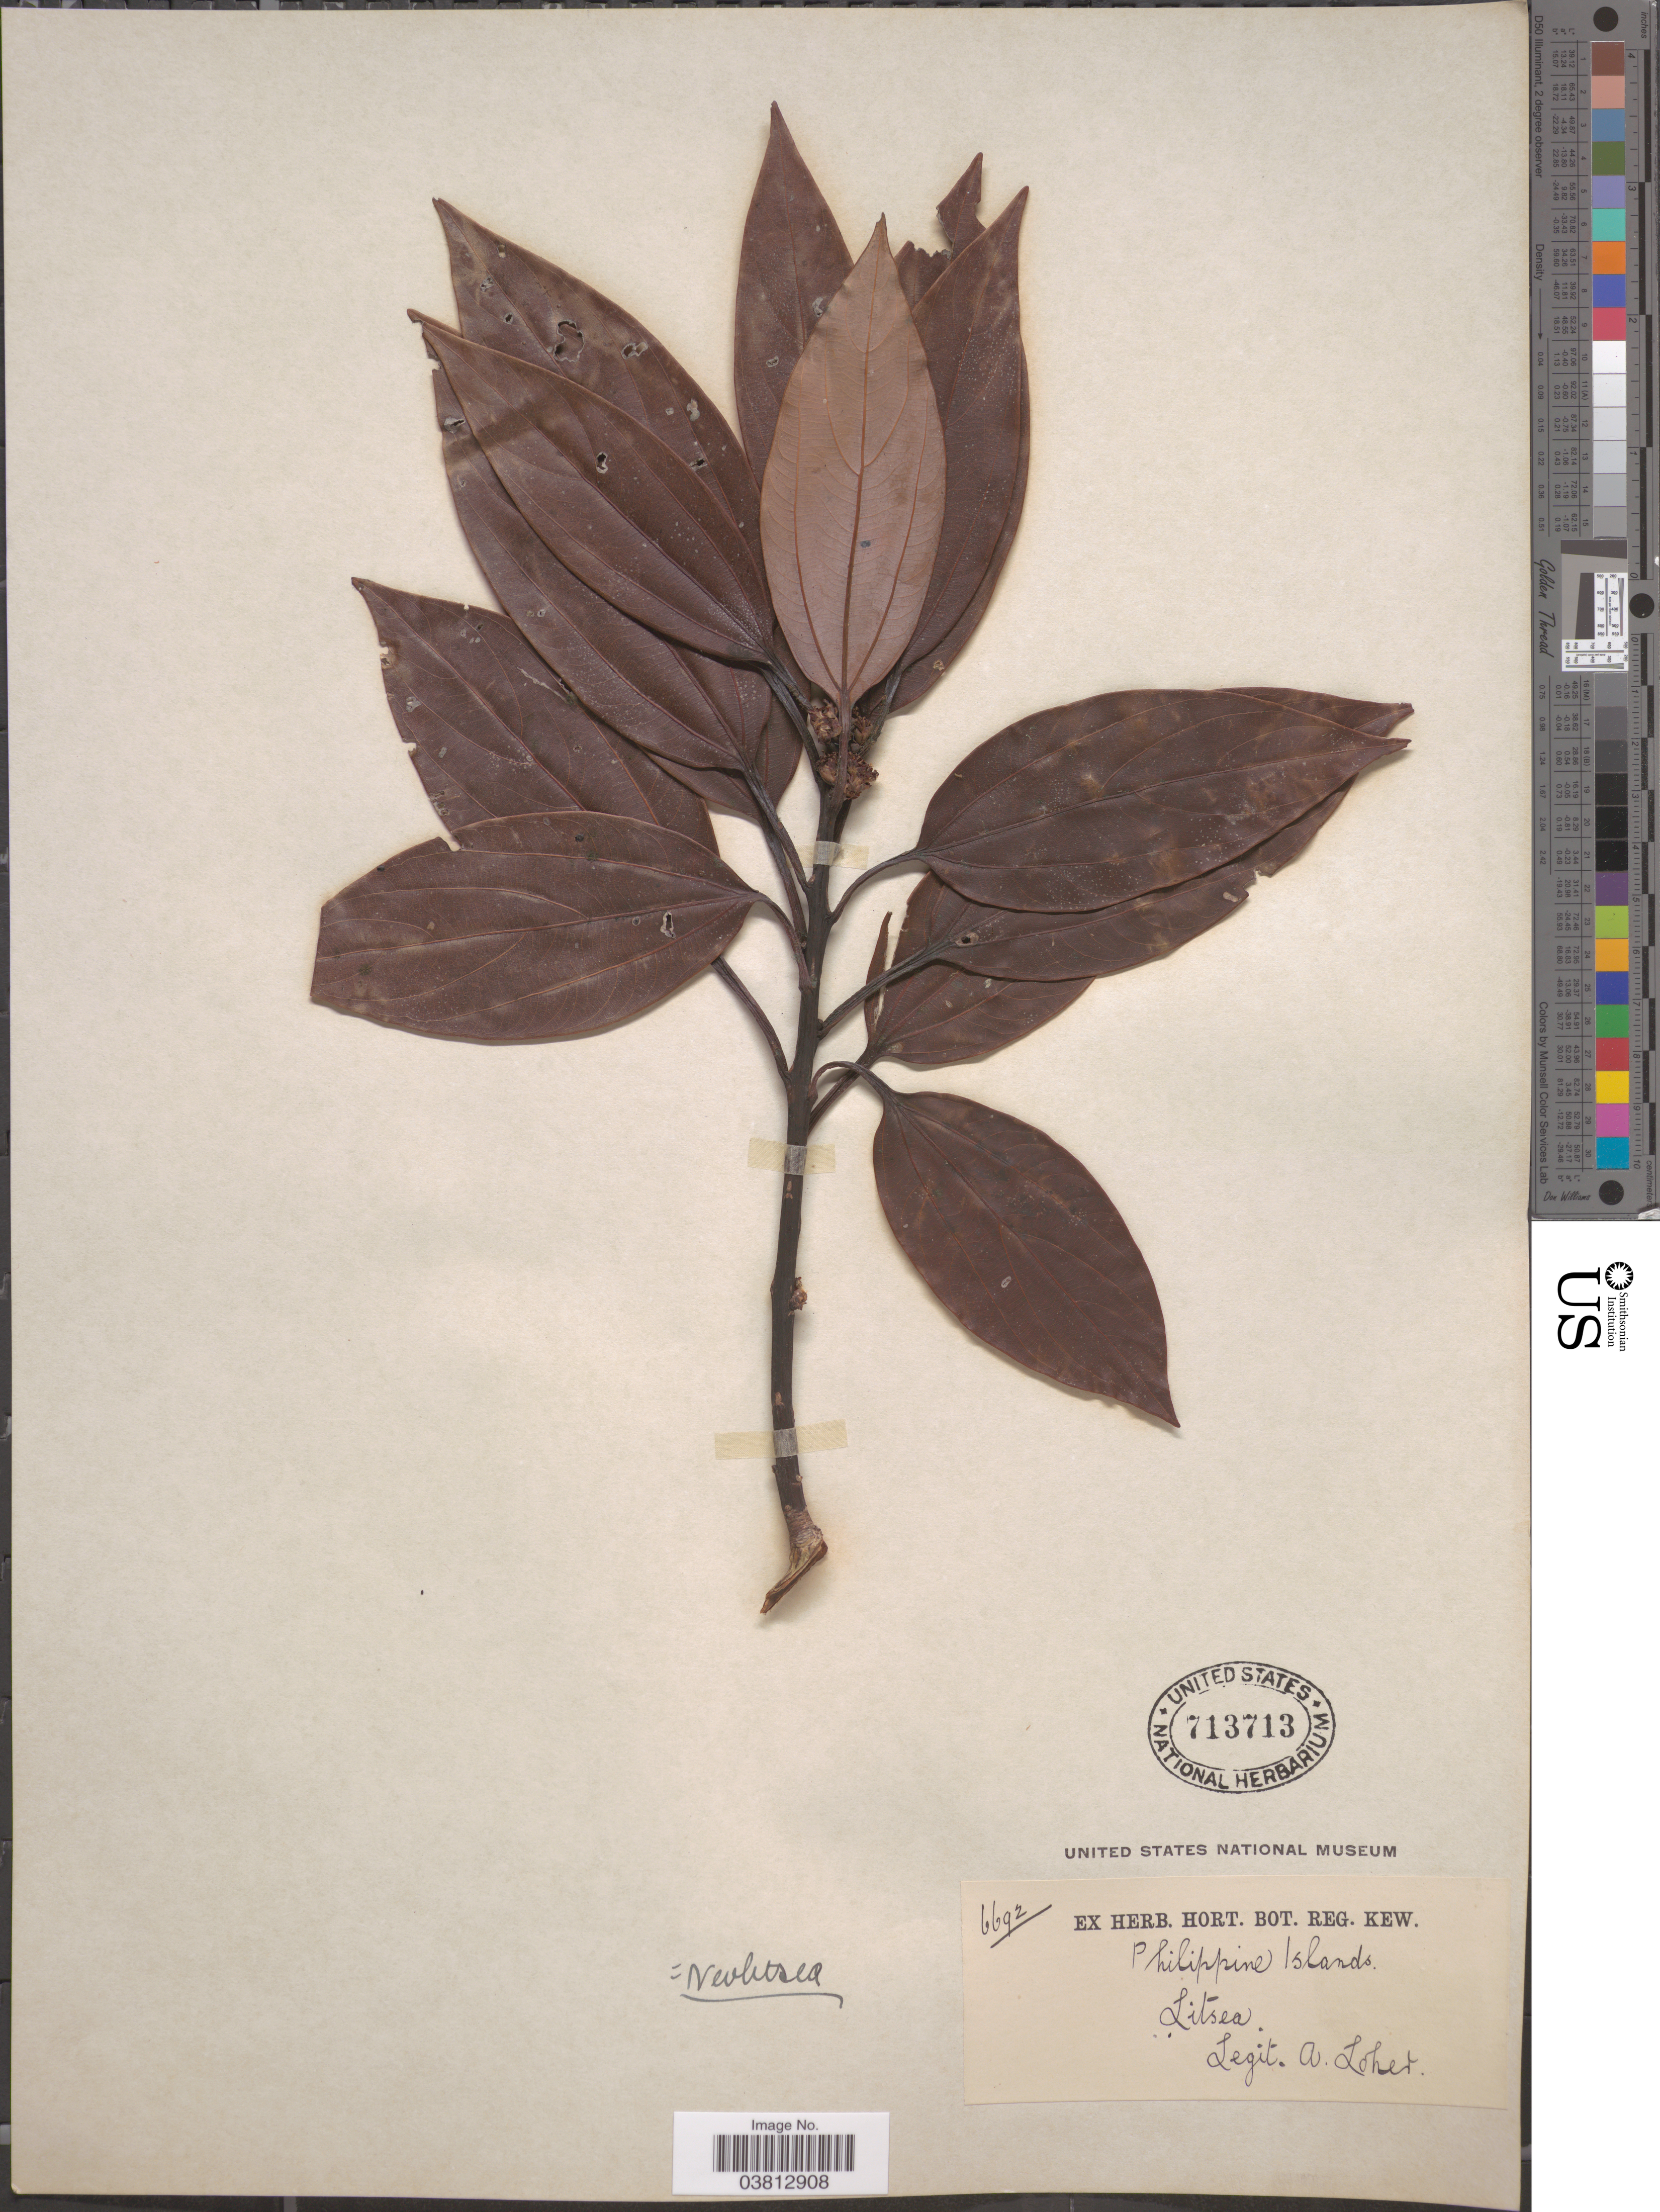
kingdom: Plantae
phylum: Tracheophyta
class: Magnoliopsida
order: Laurales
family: Lauraceae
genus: Neolitsea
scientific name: Neolitsea sp.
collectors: A. Loher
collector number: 6692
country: Philippines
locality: Philippine Islands.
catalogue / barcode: US 713713